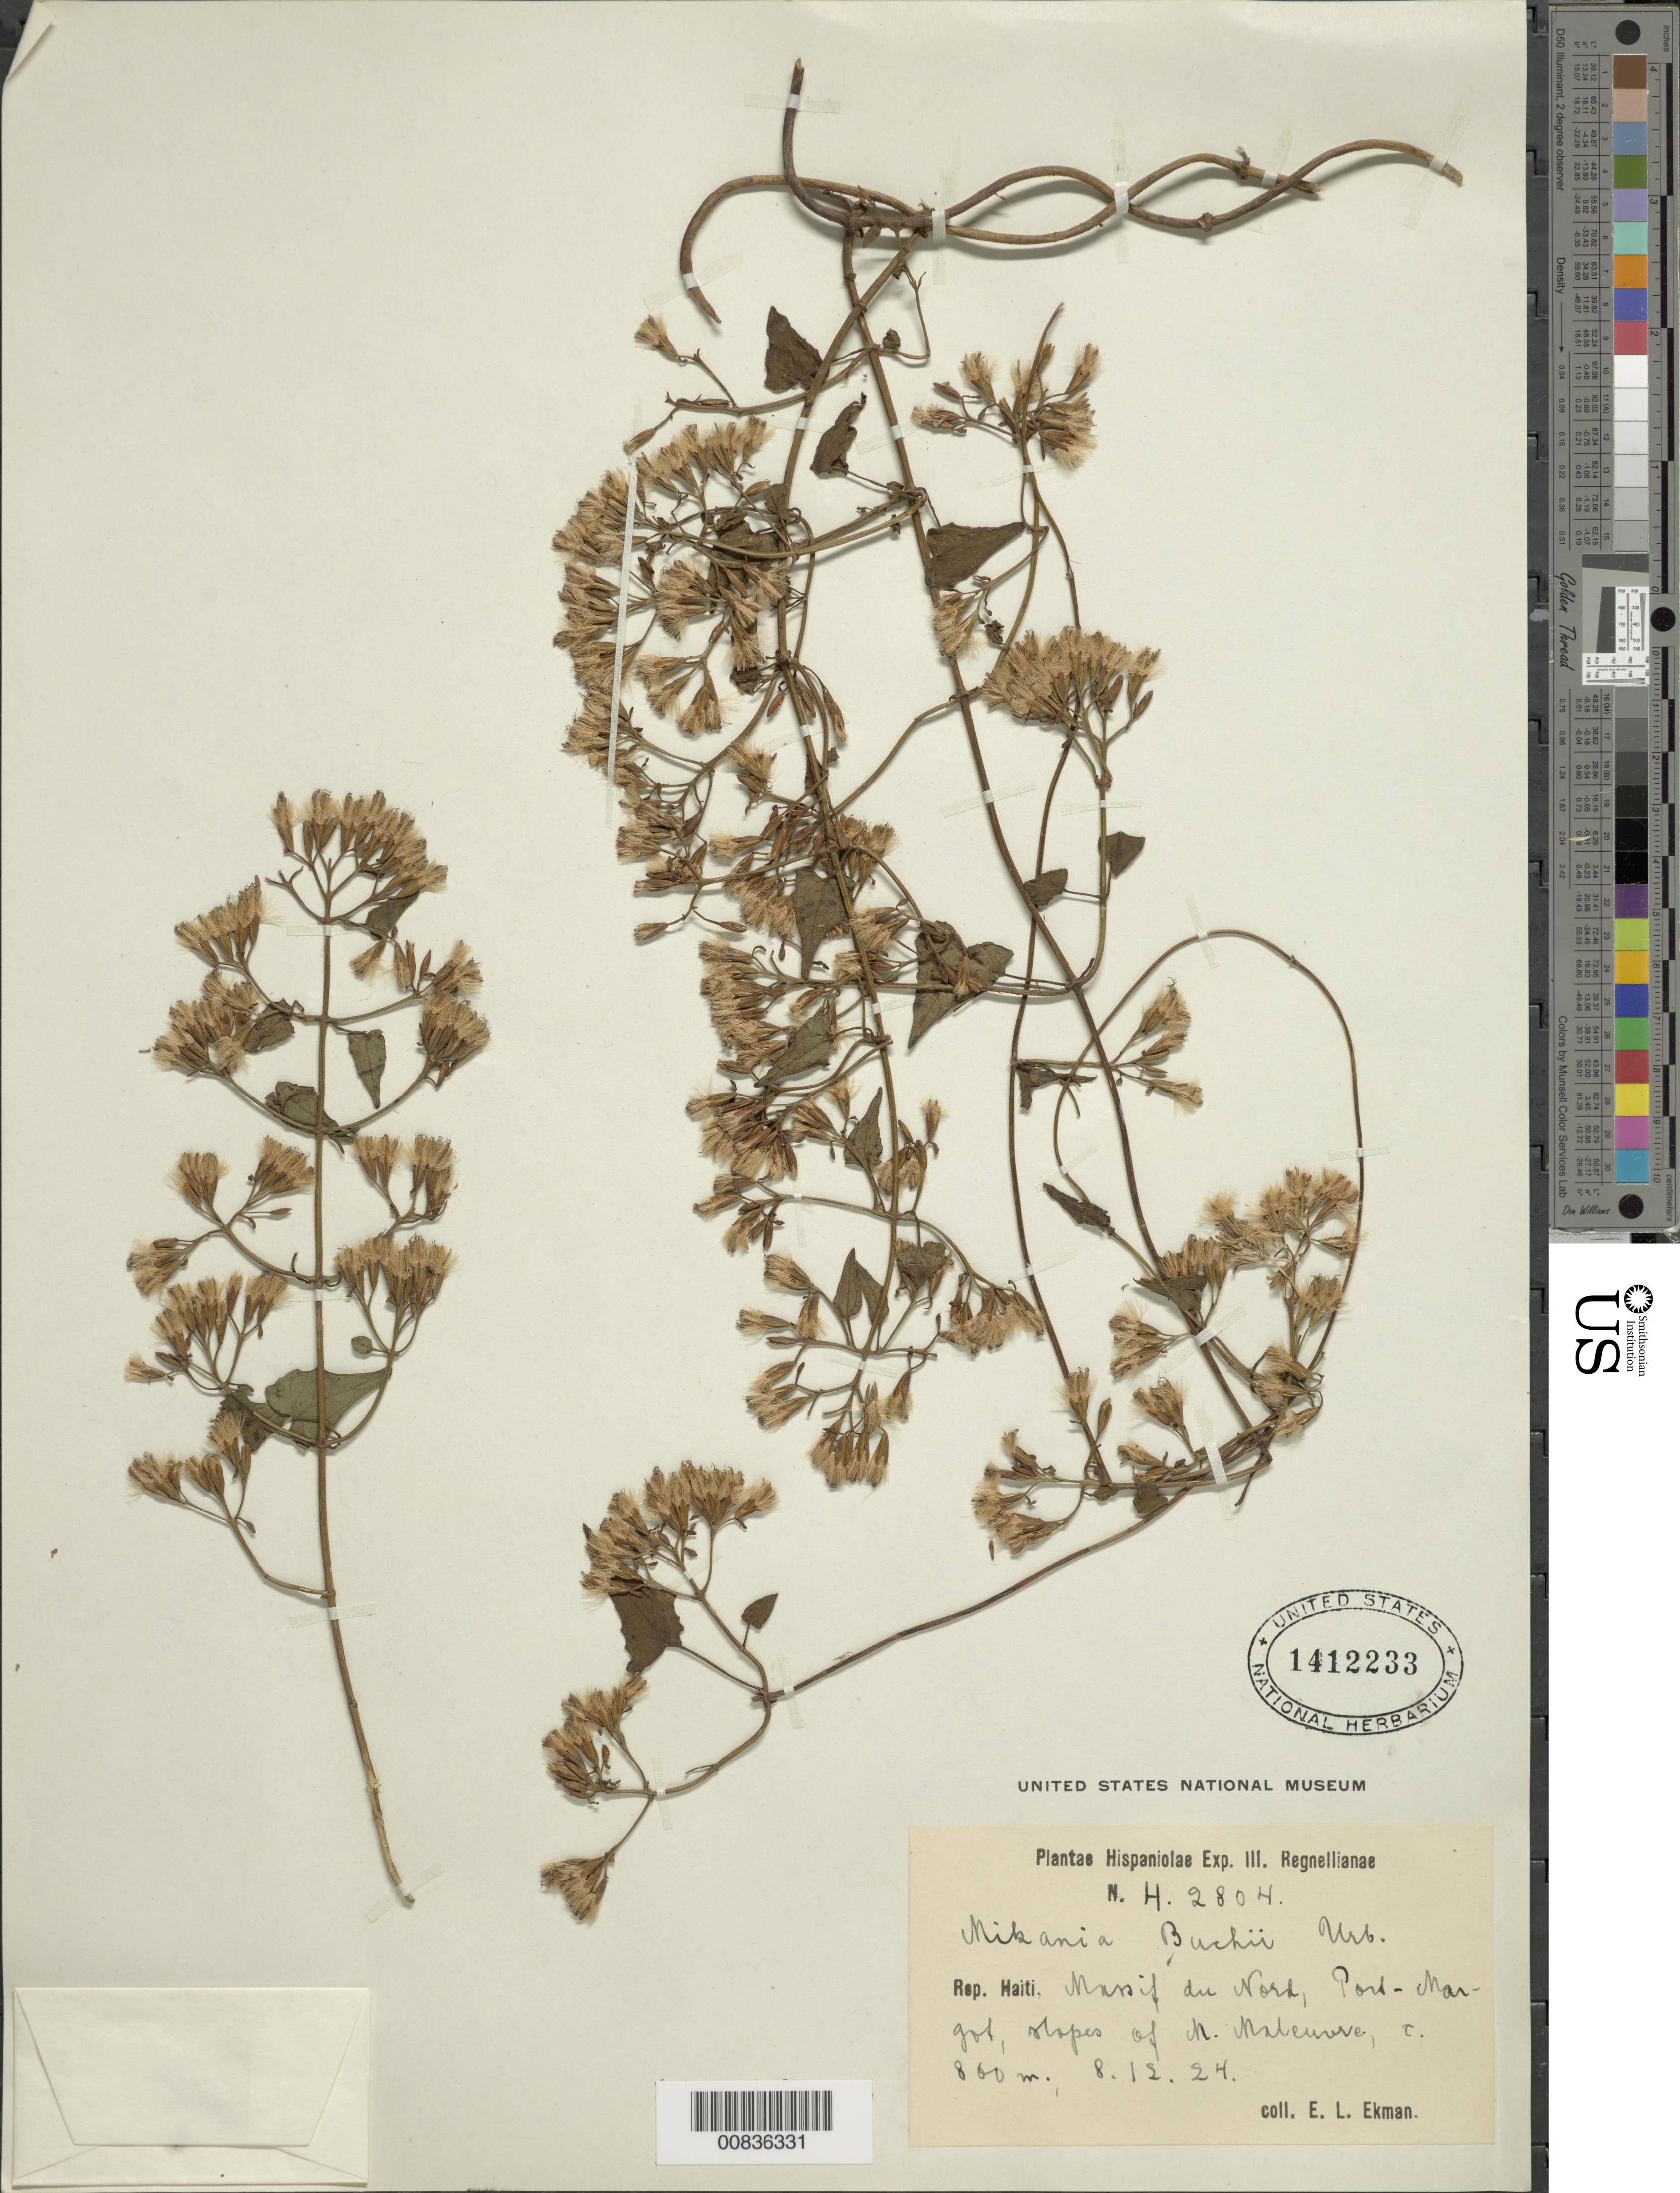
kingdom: Plantae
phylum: Tracheophyta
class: Magnoliopsida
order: Asterales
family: Asteraceae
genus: Mikania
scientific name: Mikania buchii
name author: Urb.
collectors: E. L. Ekman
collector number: H 2804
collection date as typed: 08 Dec 1924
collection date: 1924-12-08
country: Haiti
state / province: Nord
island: Hispaniola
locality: Massif du Nord, Port-Margot, M. Mateuvre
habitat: Mountain slopes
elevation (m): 800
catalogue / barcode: US 1412233